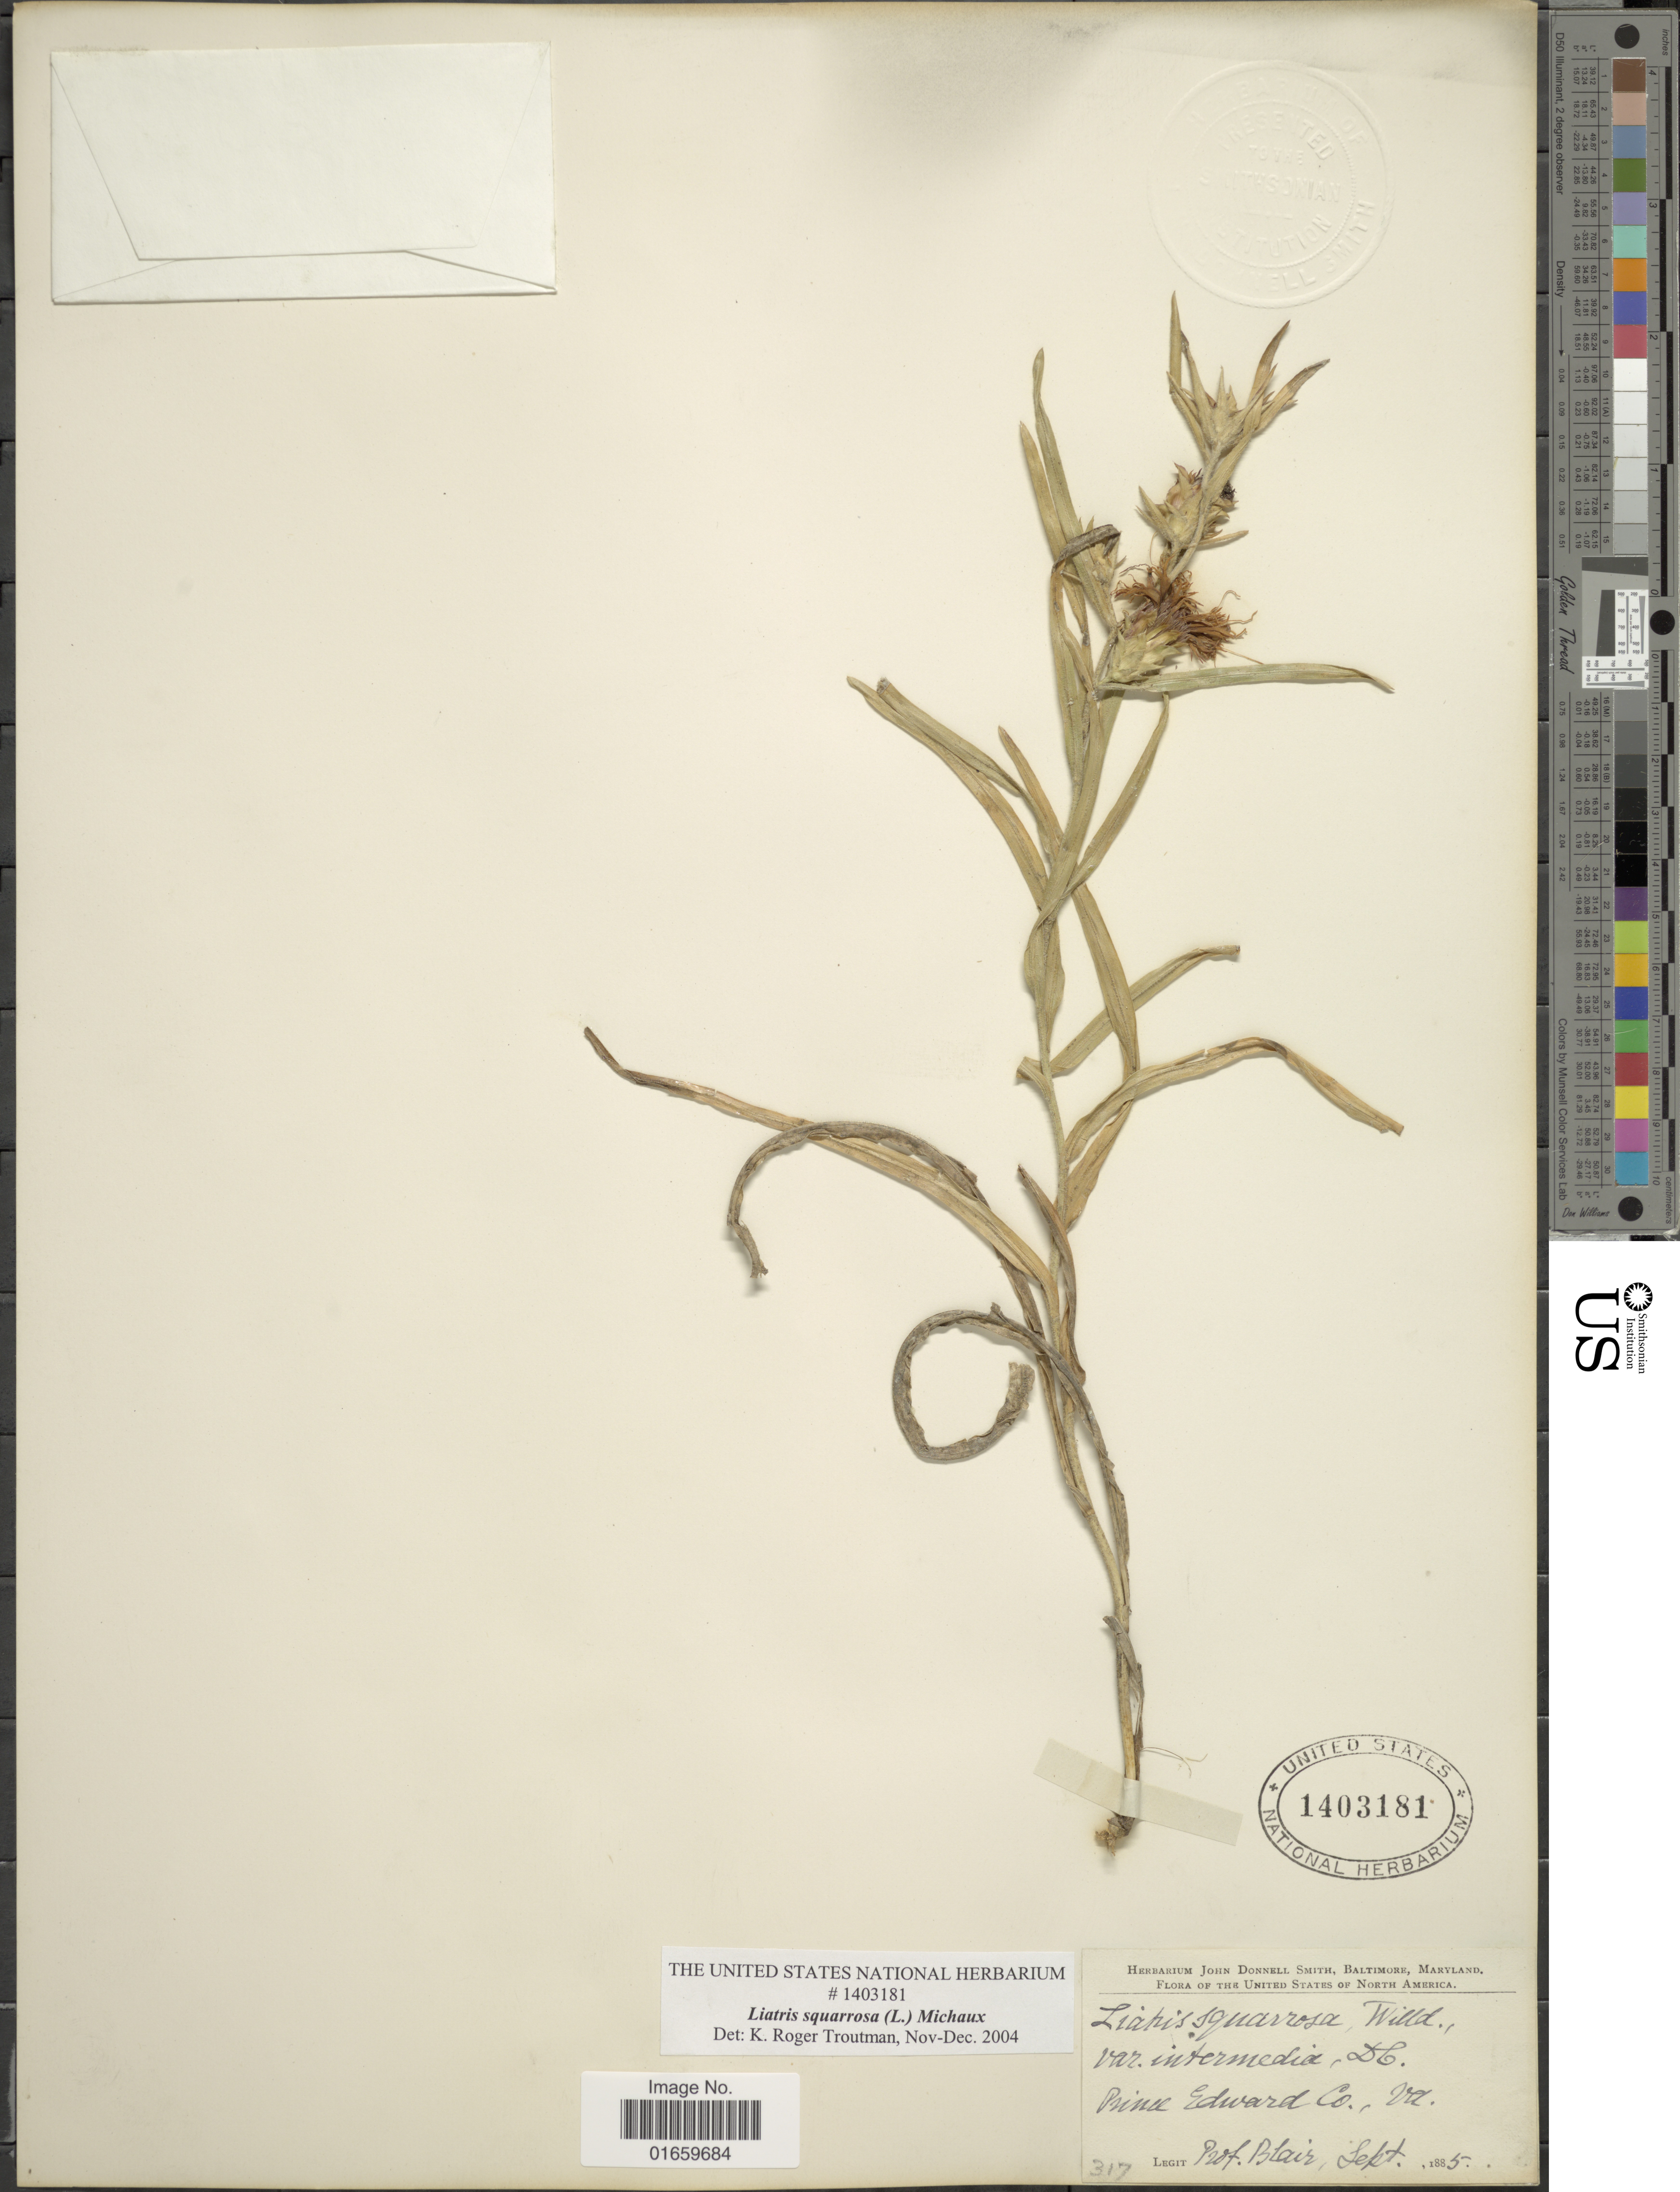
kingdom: Plantae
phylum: Tracheophyta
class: Magnoliopsida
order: Asterales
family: Asteraceae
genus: Liatris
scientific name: Liatris squarrosa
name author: (L.) Michx.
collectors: Blair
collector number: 317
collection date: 1885-09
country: United States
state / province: Virginia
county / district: Prince Edward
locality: Prince Edward Co.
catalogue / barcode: US 1403181